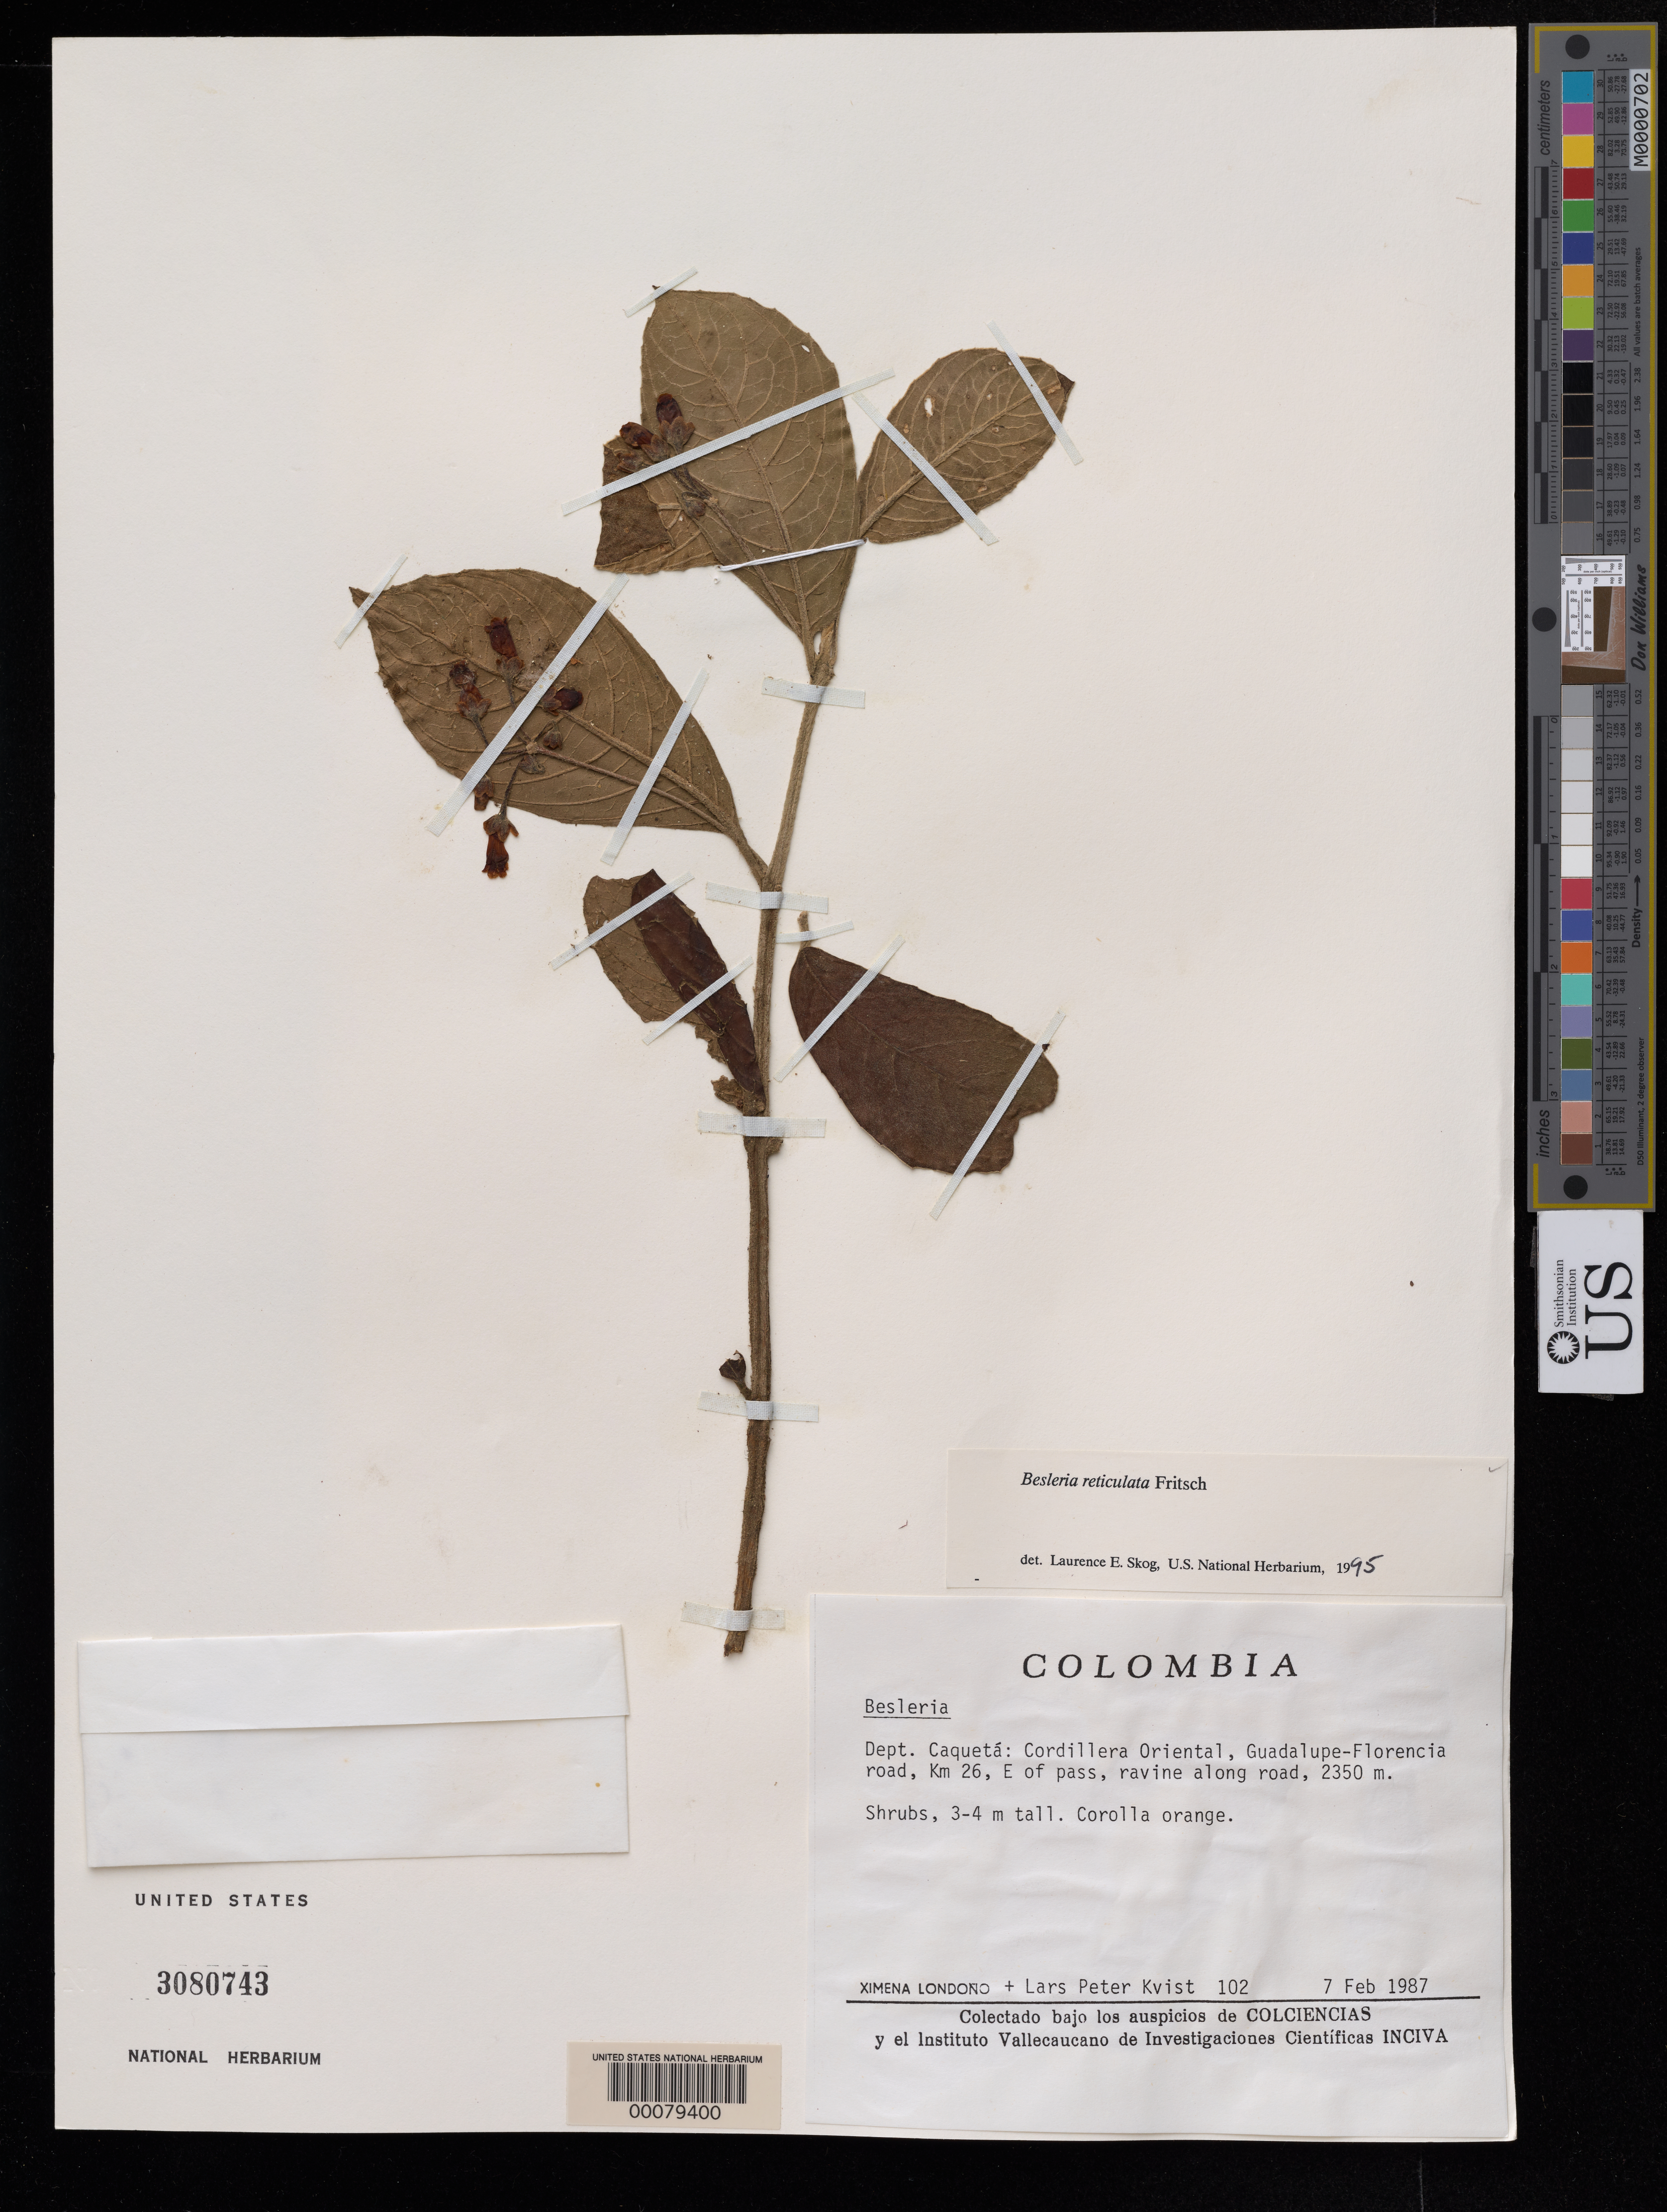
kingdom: Plantae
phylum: Tracheophyta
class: Magnoliopsida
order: Lamiales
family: Gesneriaceae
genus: Besleria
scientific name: Besleria reticulata var. reticulata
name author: Fritsch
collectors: X. Londoño & L. P. Kvist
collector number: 102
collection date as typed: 07 Feb 1987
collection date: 1987-02-07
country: Colombia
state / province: Caquetá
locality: Cordillera Oriental, Guadalupe-Florencia road, km 26, E of pass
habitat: Ravine along road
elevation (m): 2350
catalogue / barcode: US 3080743